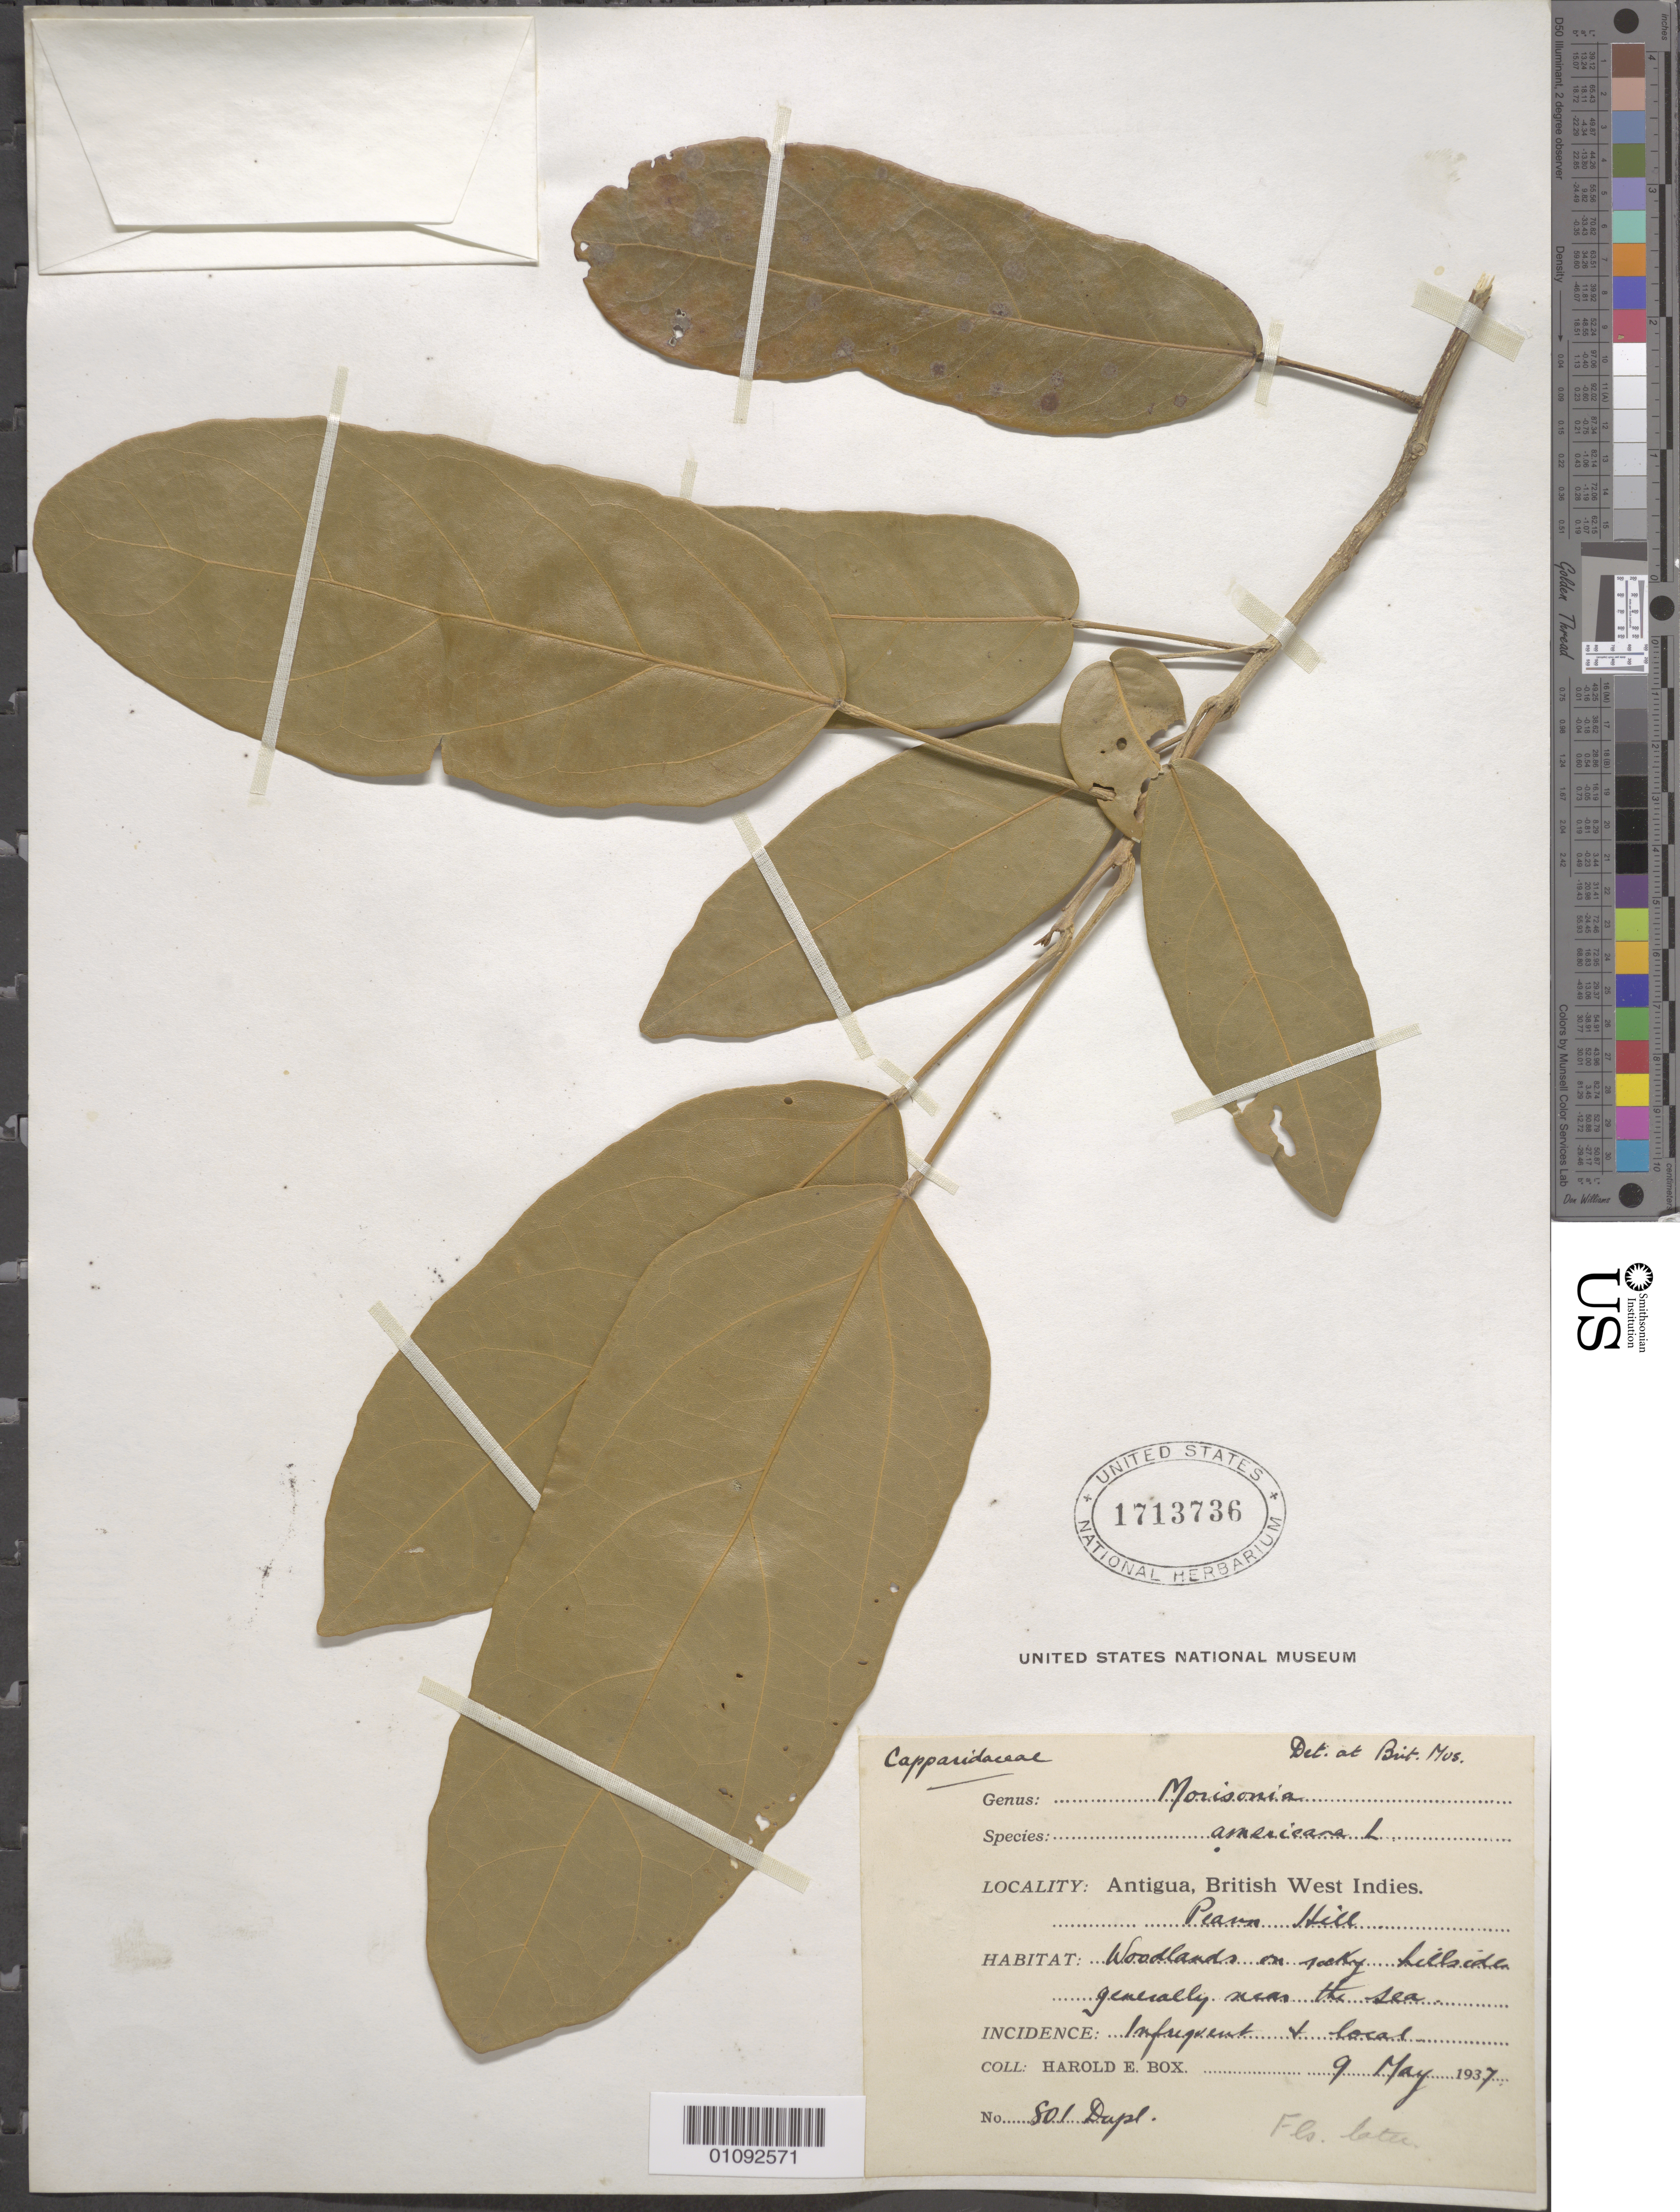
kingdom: Plantae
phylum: Tracheophyta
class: Magnoliopsida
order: Brassicales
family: Capparaceae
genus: Morisonia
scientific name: Morisonia americana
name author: L.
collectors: H. E. Box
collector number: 801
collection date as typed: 09 May 1937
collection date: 1937-05-09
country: Antigua and Barbuda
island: Antigua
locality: Pearns Hill.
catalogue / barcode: US 1713736